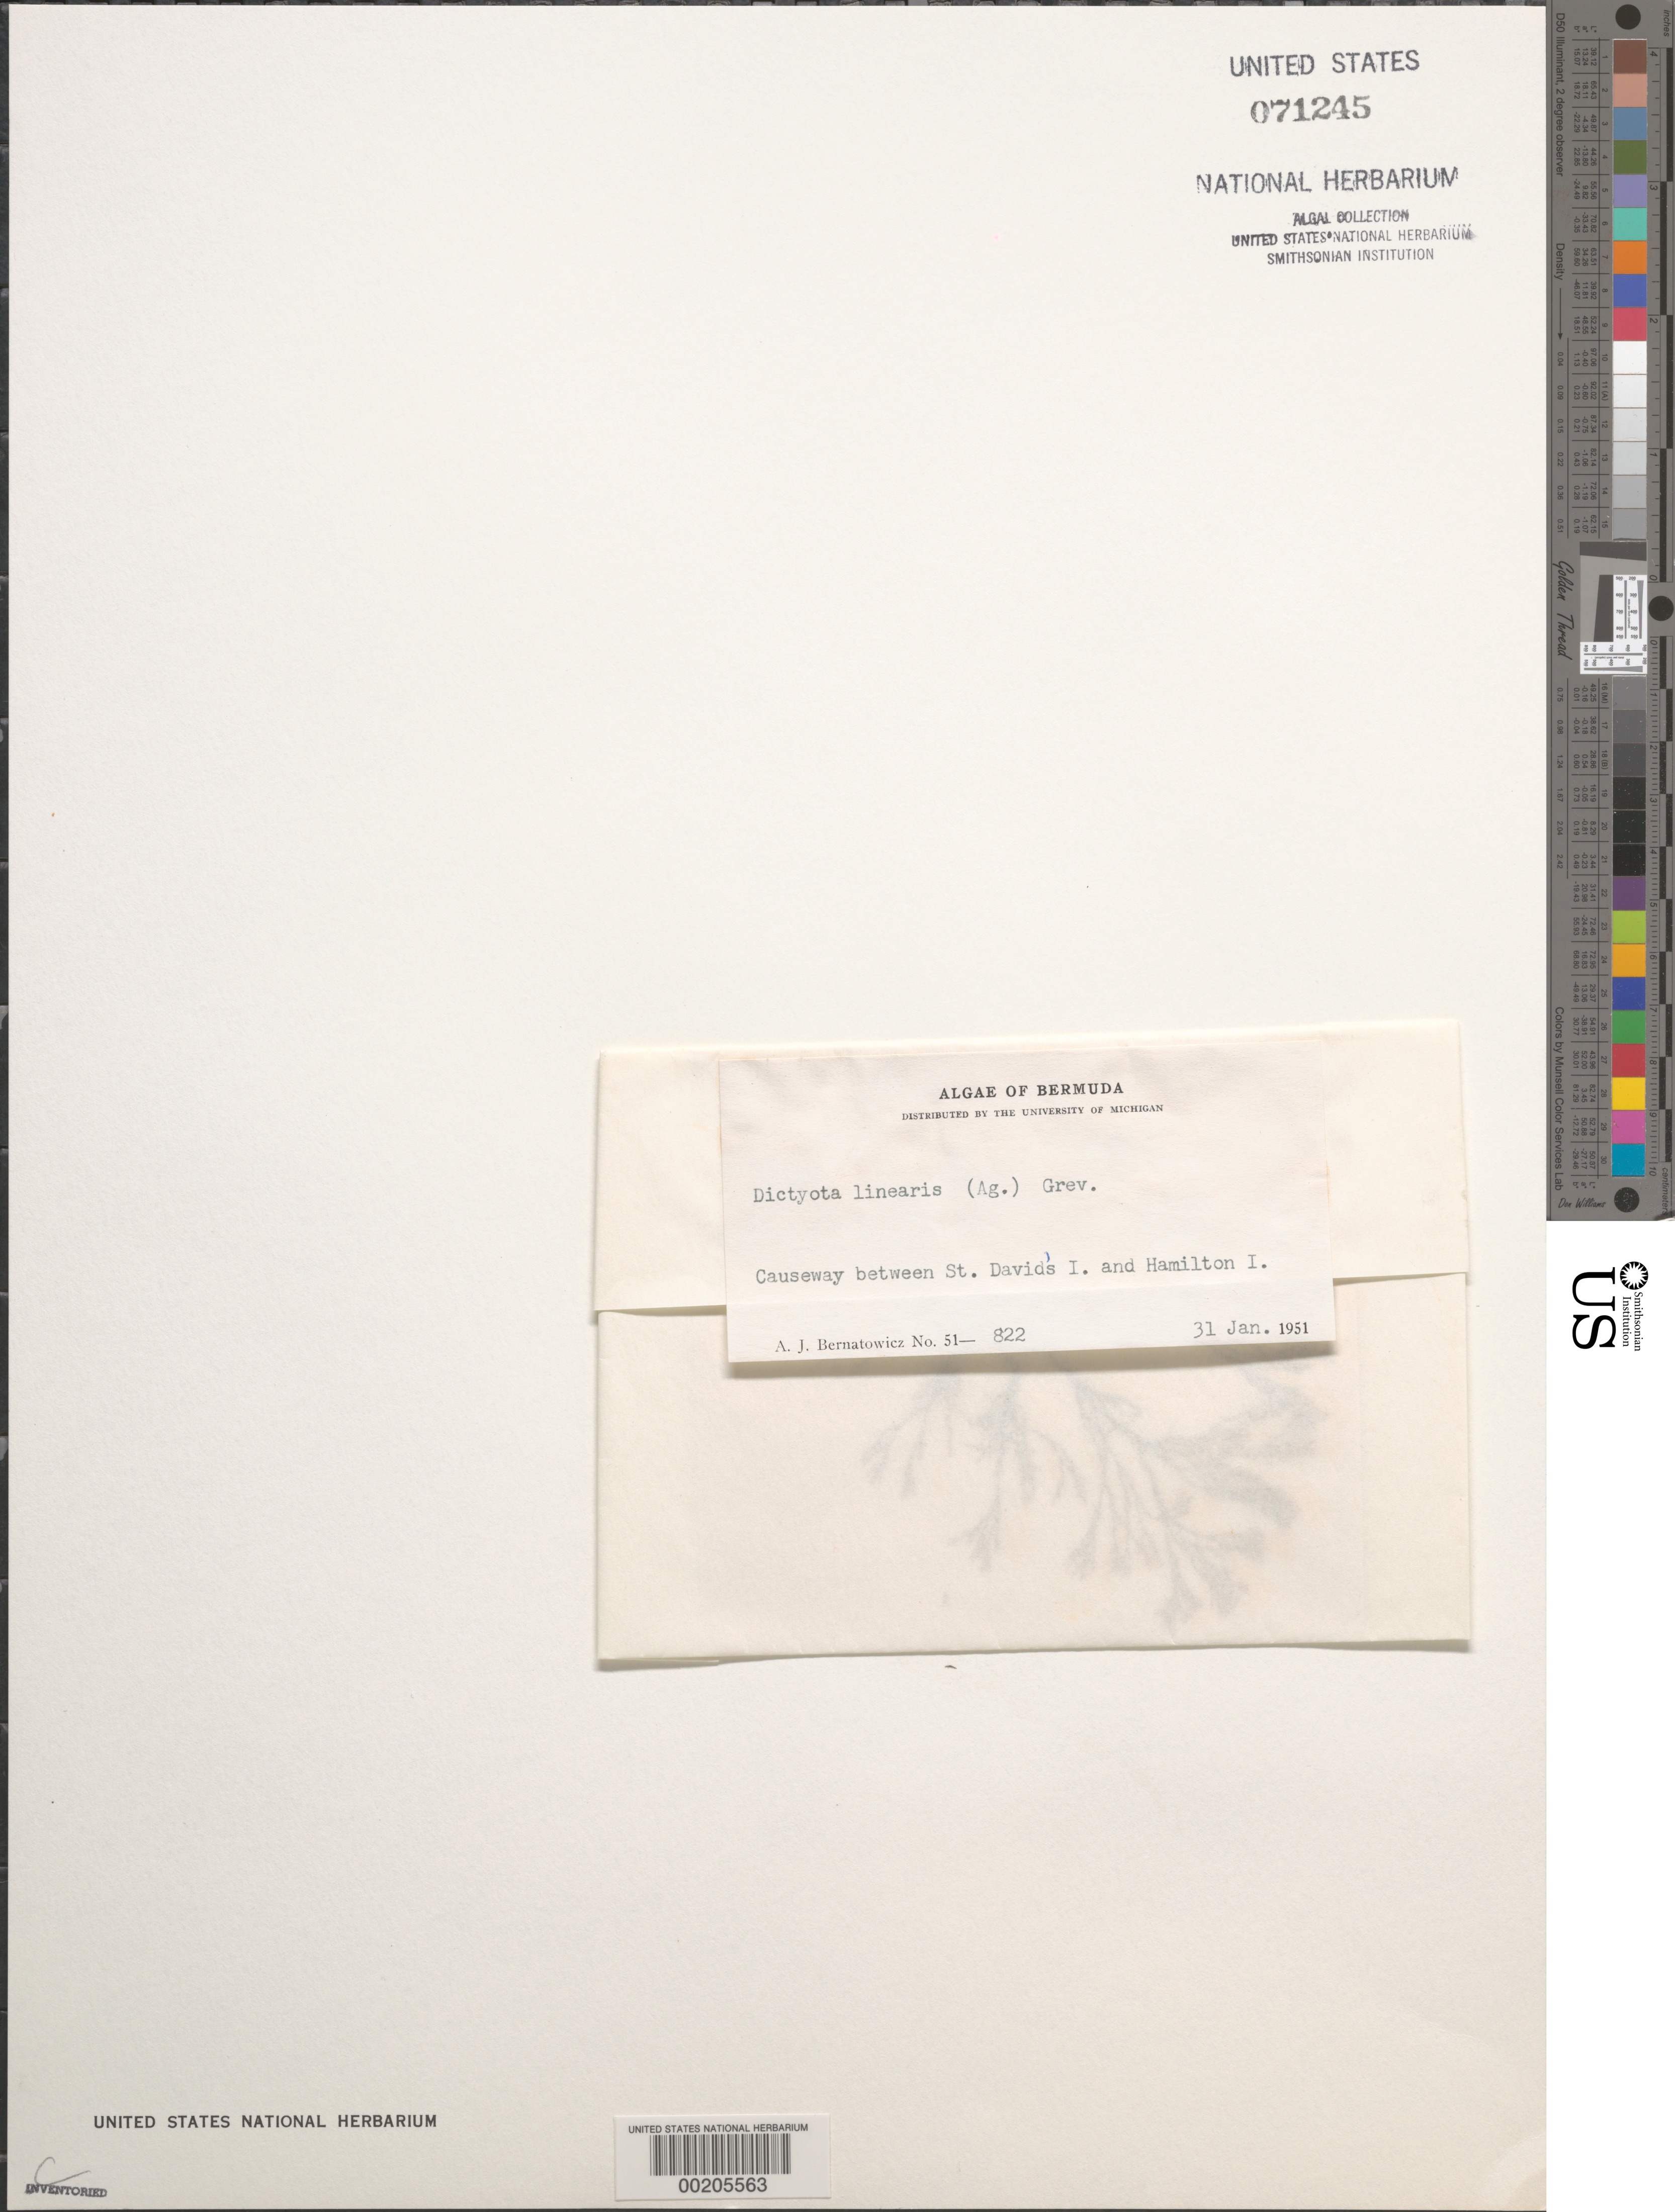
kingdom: Chromista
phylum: Ochrophyta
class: Phaeophyceae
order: Dictyotales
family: Dictyotaceae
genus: Dictyota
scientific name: Dictyota linearis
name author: (C. Agardh) Grev.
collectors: A. Bernatowicz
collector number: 51-822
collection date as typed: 31 Jan 1951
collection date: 1951-01-31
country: Bermuda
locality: Between St. David's Island and Bermuda Island (Hamilton I.)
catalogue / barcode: US 71245